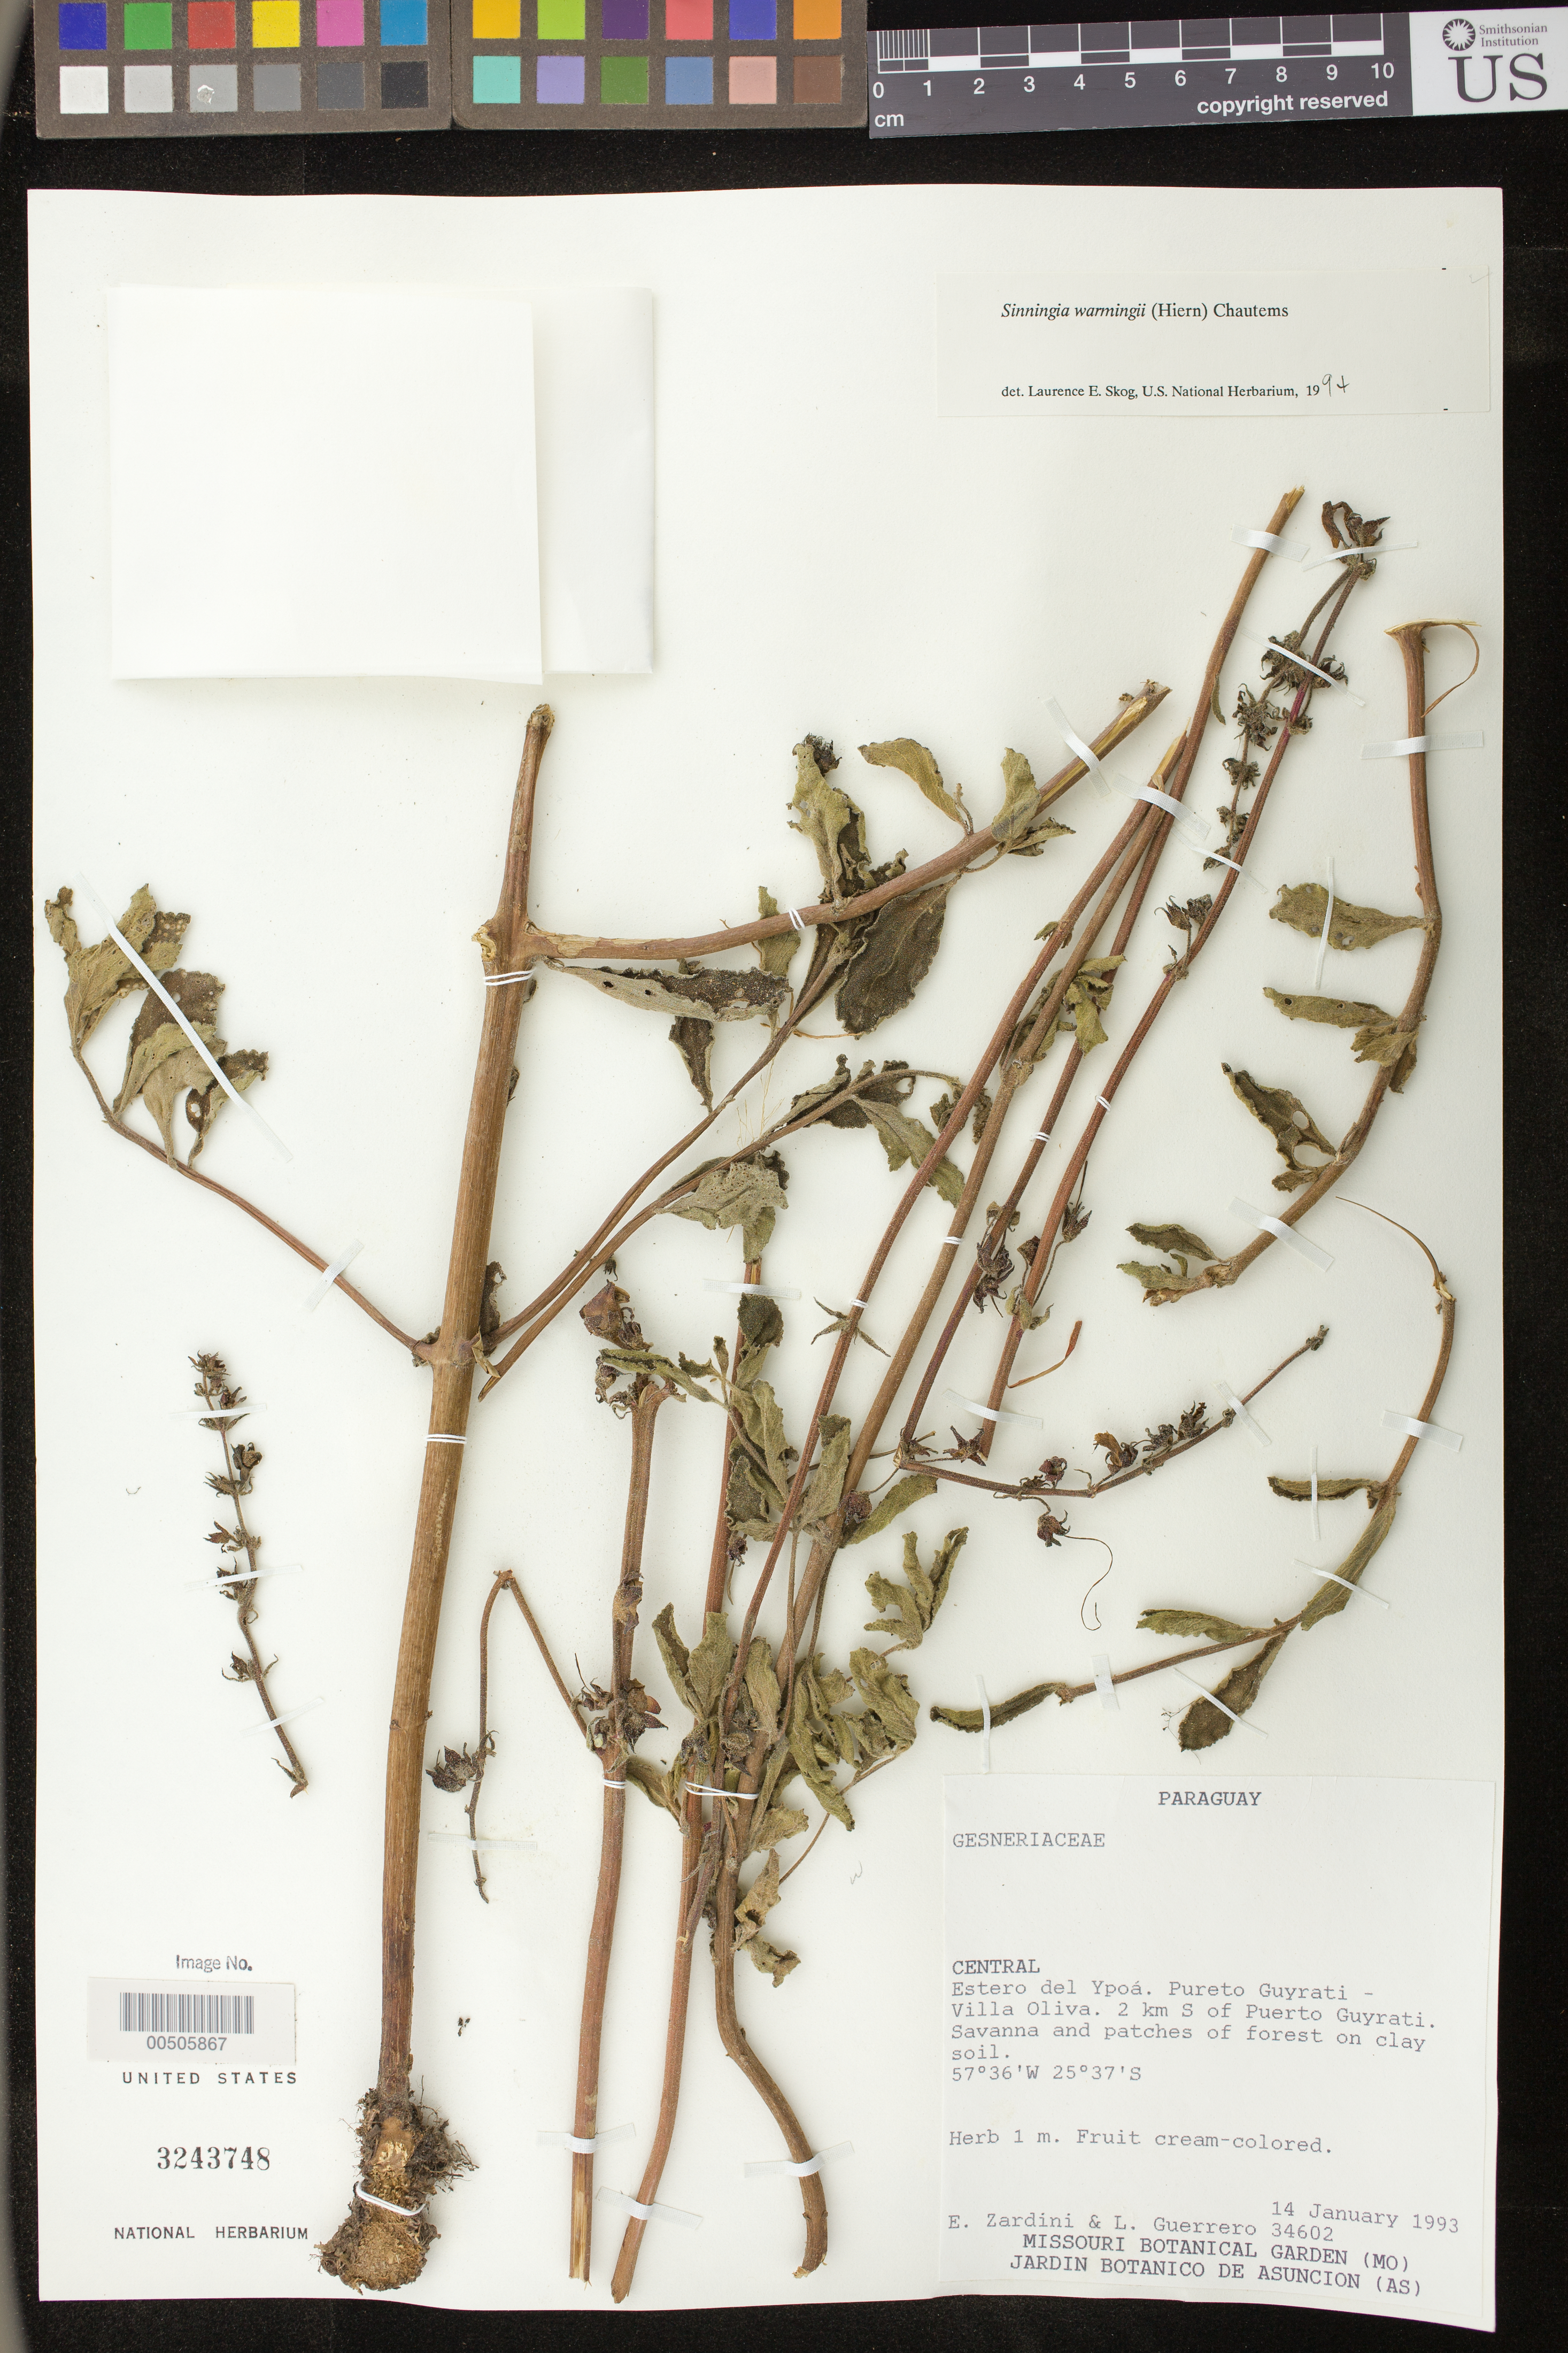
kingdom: Plantae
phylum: Tracheophyta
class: Magnoliopsida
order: Lamiales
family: Gesneriaceae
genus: Sinningia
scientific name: Sinningia warmingii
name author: (Hiern) Chautems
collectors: E. M. Zardini & L. Guerrero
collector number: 34602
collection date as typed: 14 Jan 1993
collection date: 1993-01-14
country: Paraguay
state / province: Central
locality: Ypoa, Puerto Guyrati-Vila Oliva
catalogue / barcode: US 3243748